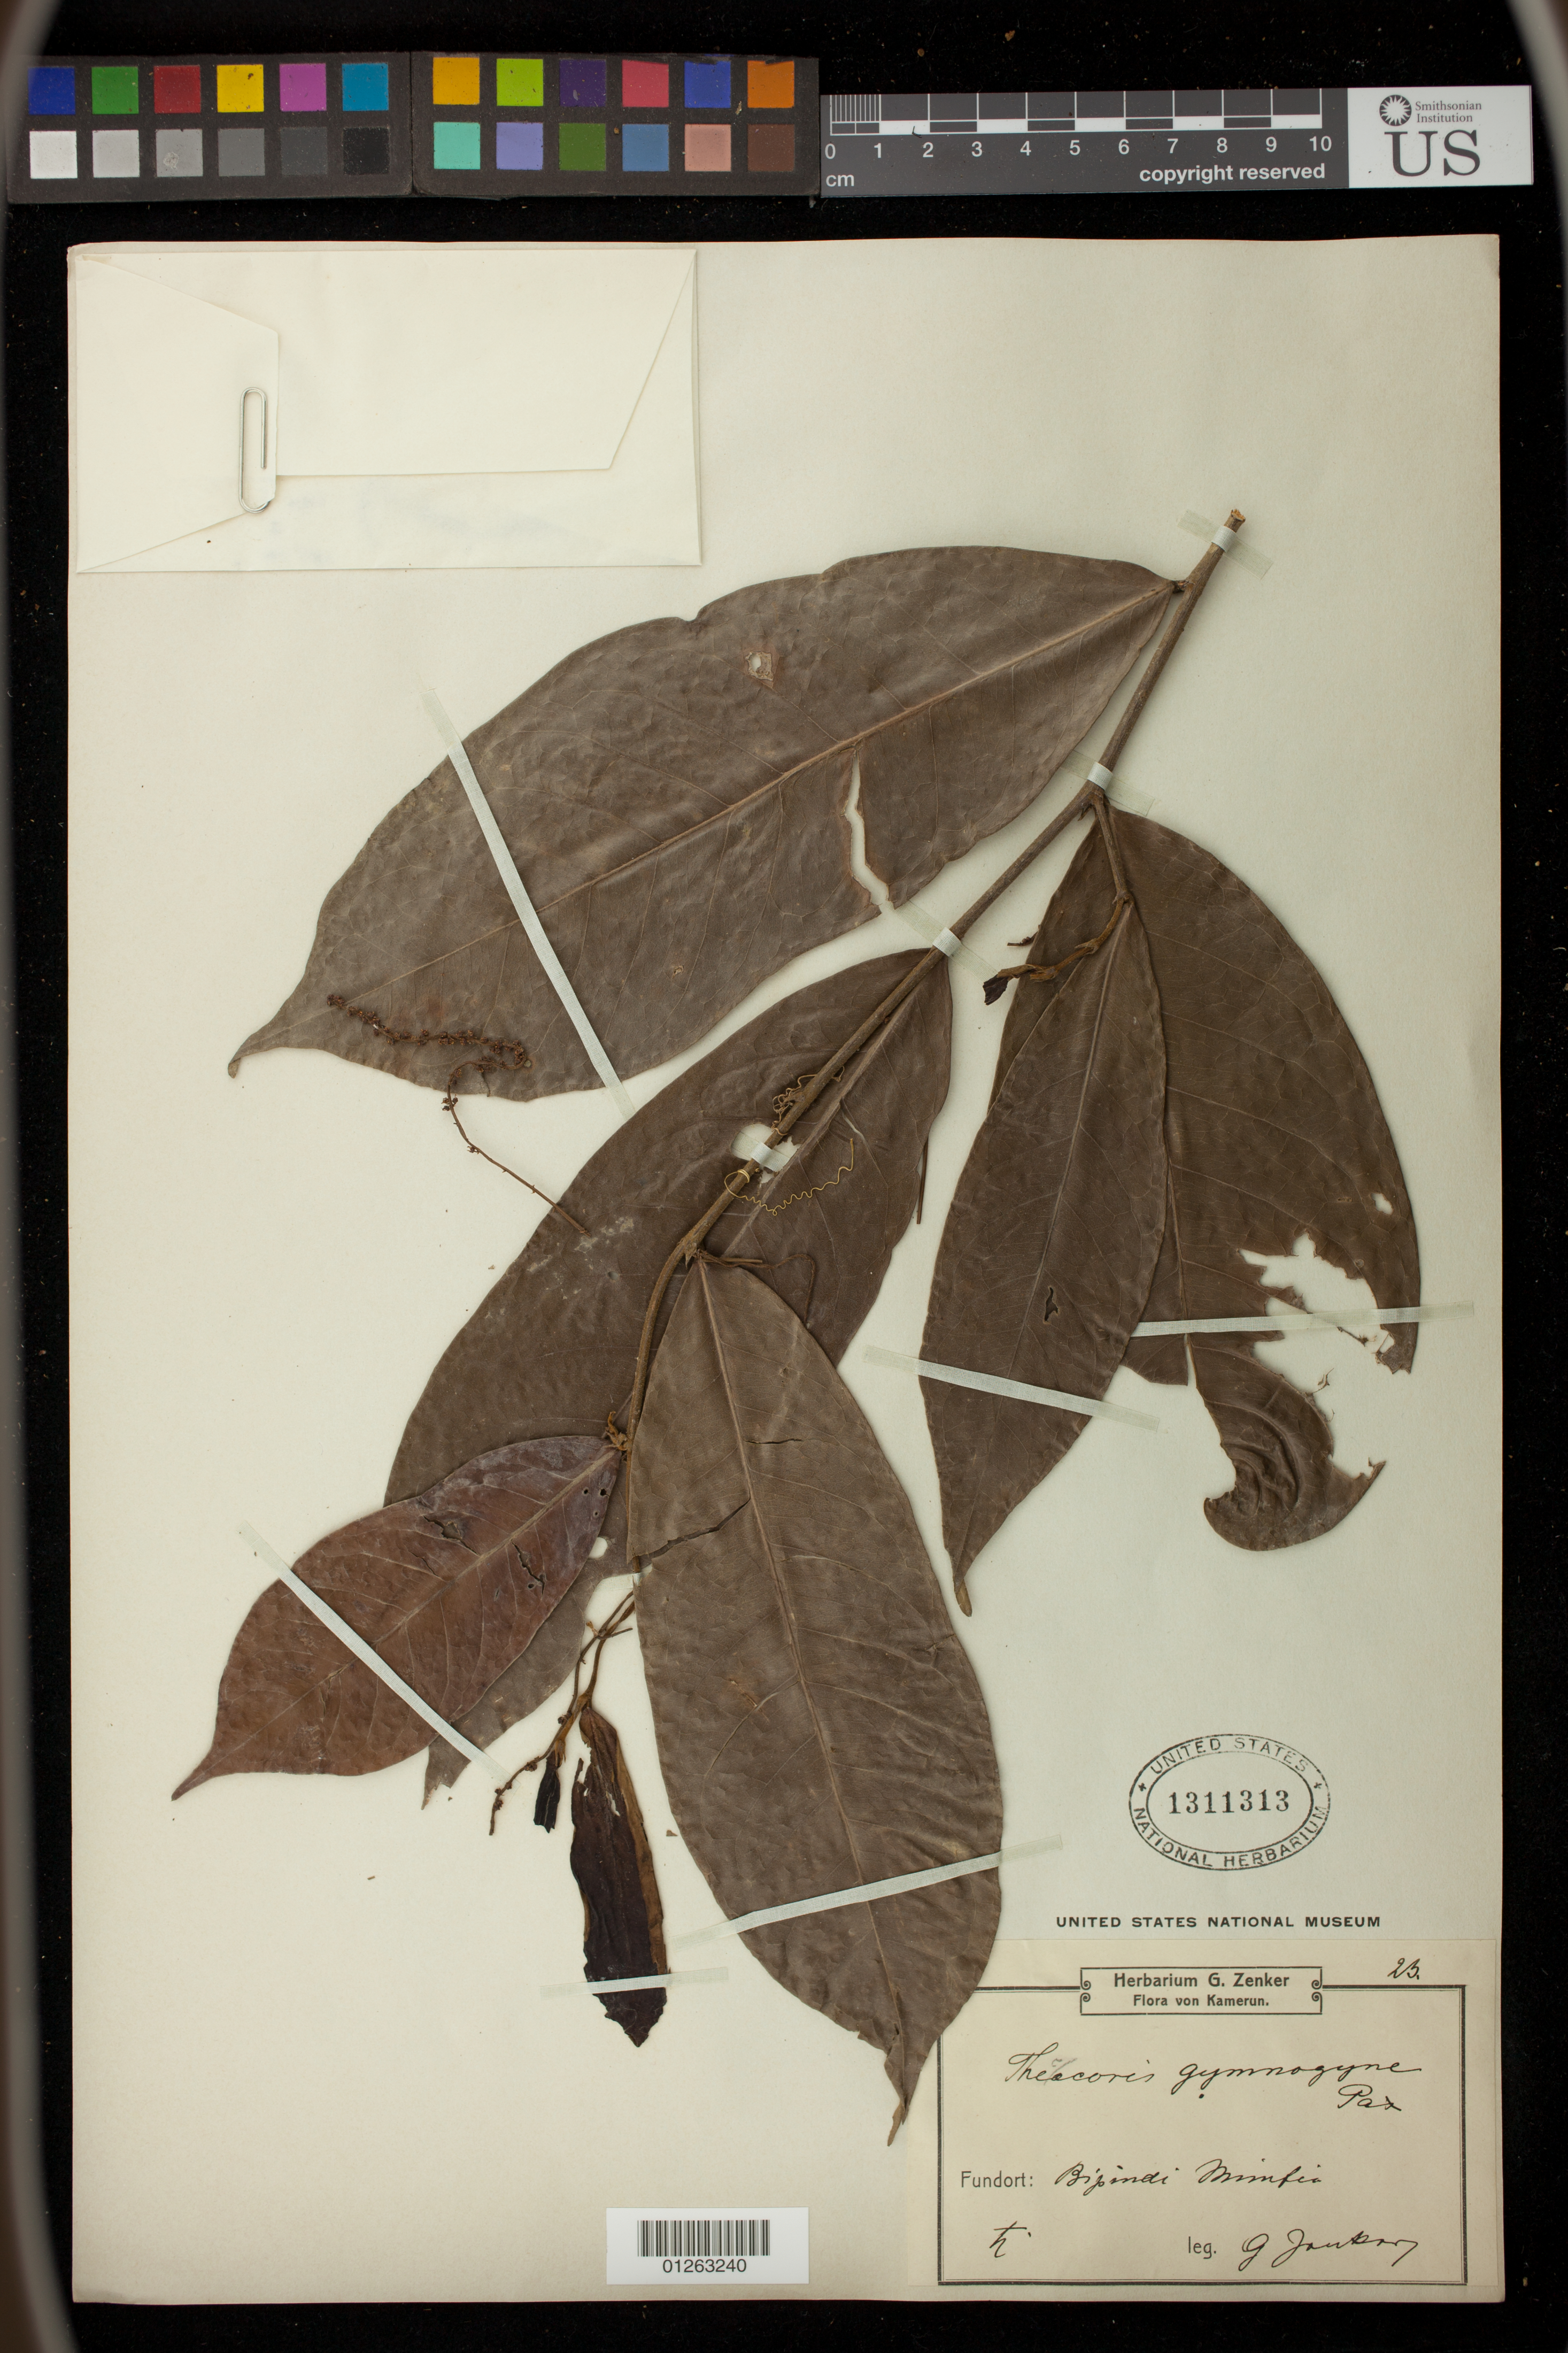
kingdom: Plantae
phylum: Tracheophyta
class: Magnoliopsida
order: Malpighiales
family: Phyllanthaceae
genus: Thecacoris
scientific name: Thecacoris gymnogyne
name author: Pax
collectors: G. A. Zenker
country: Cameroon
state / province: Sud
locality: Bipindi, Mimbia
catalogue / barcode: US 1311313